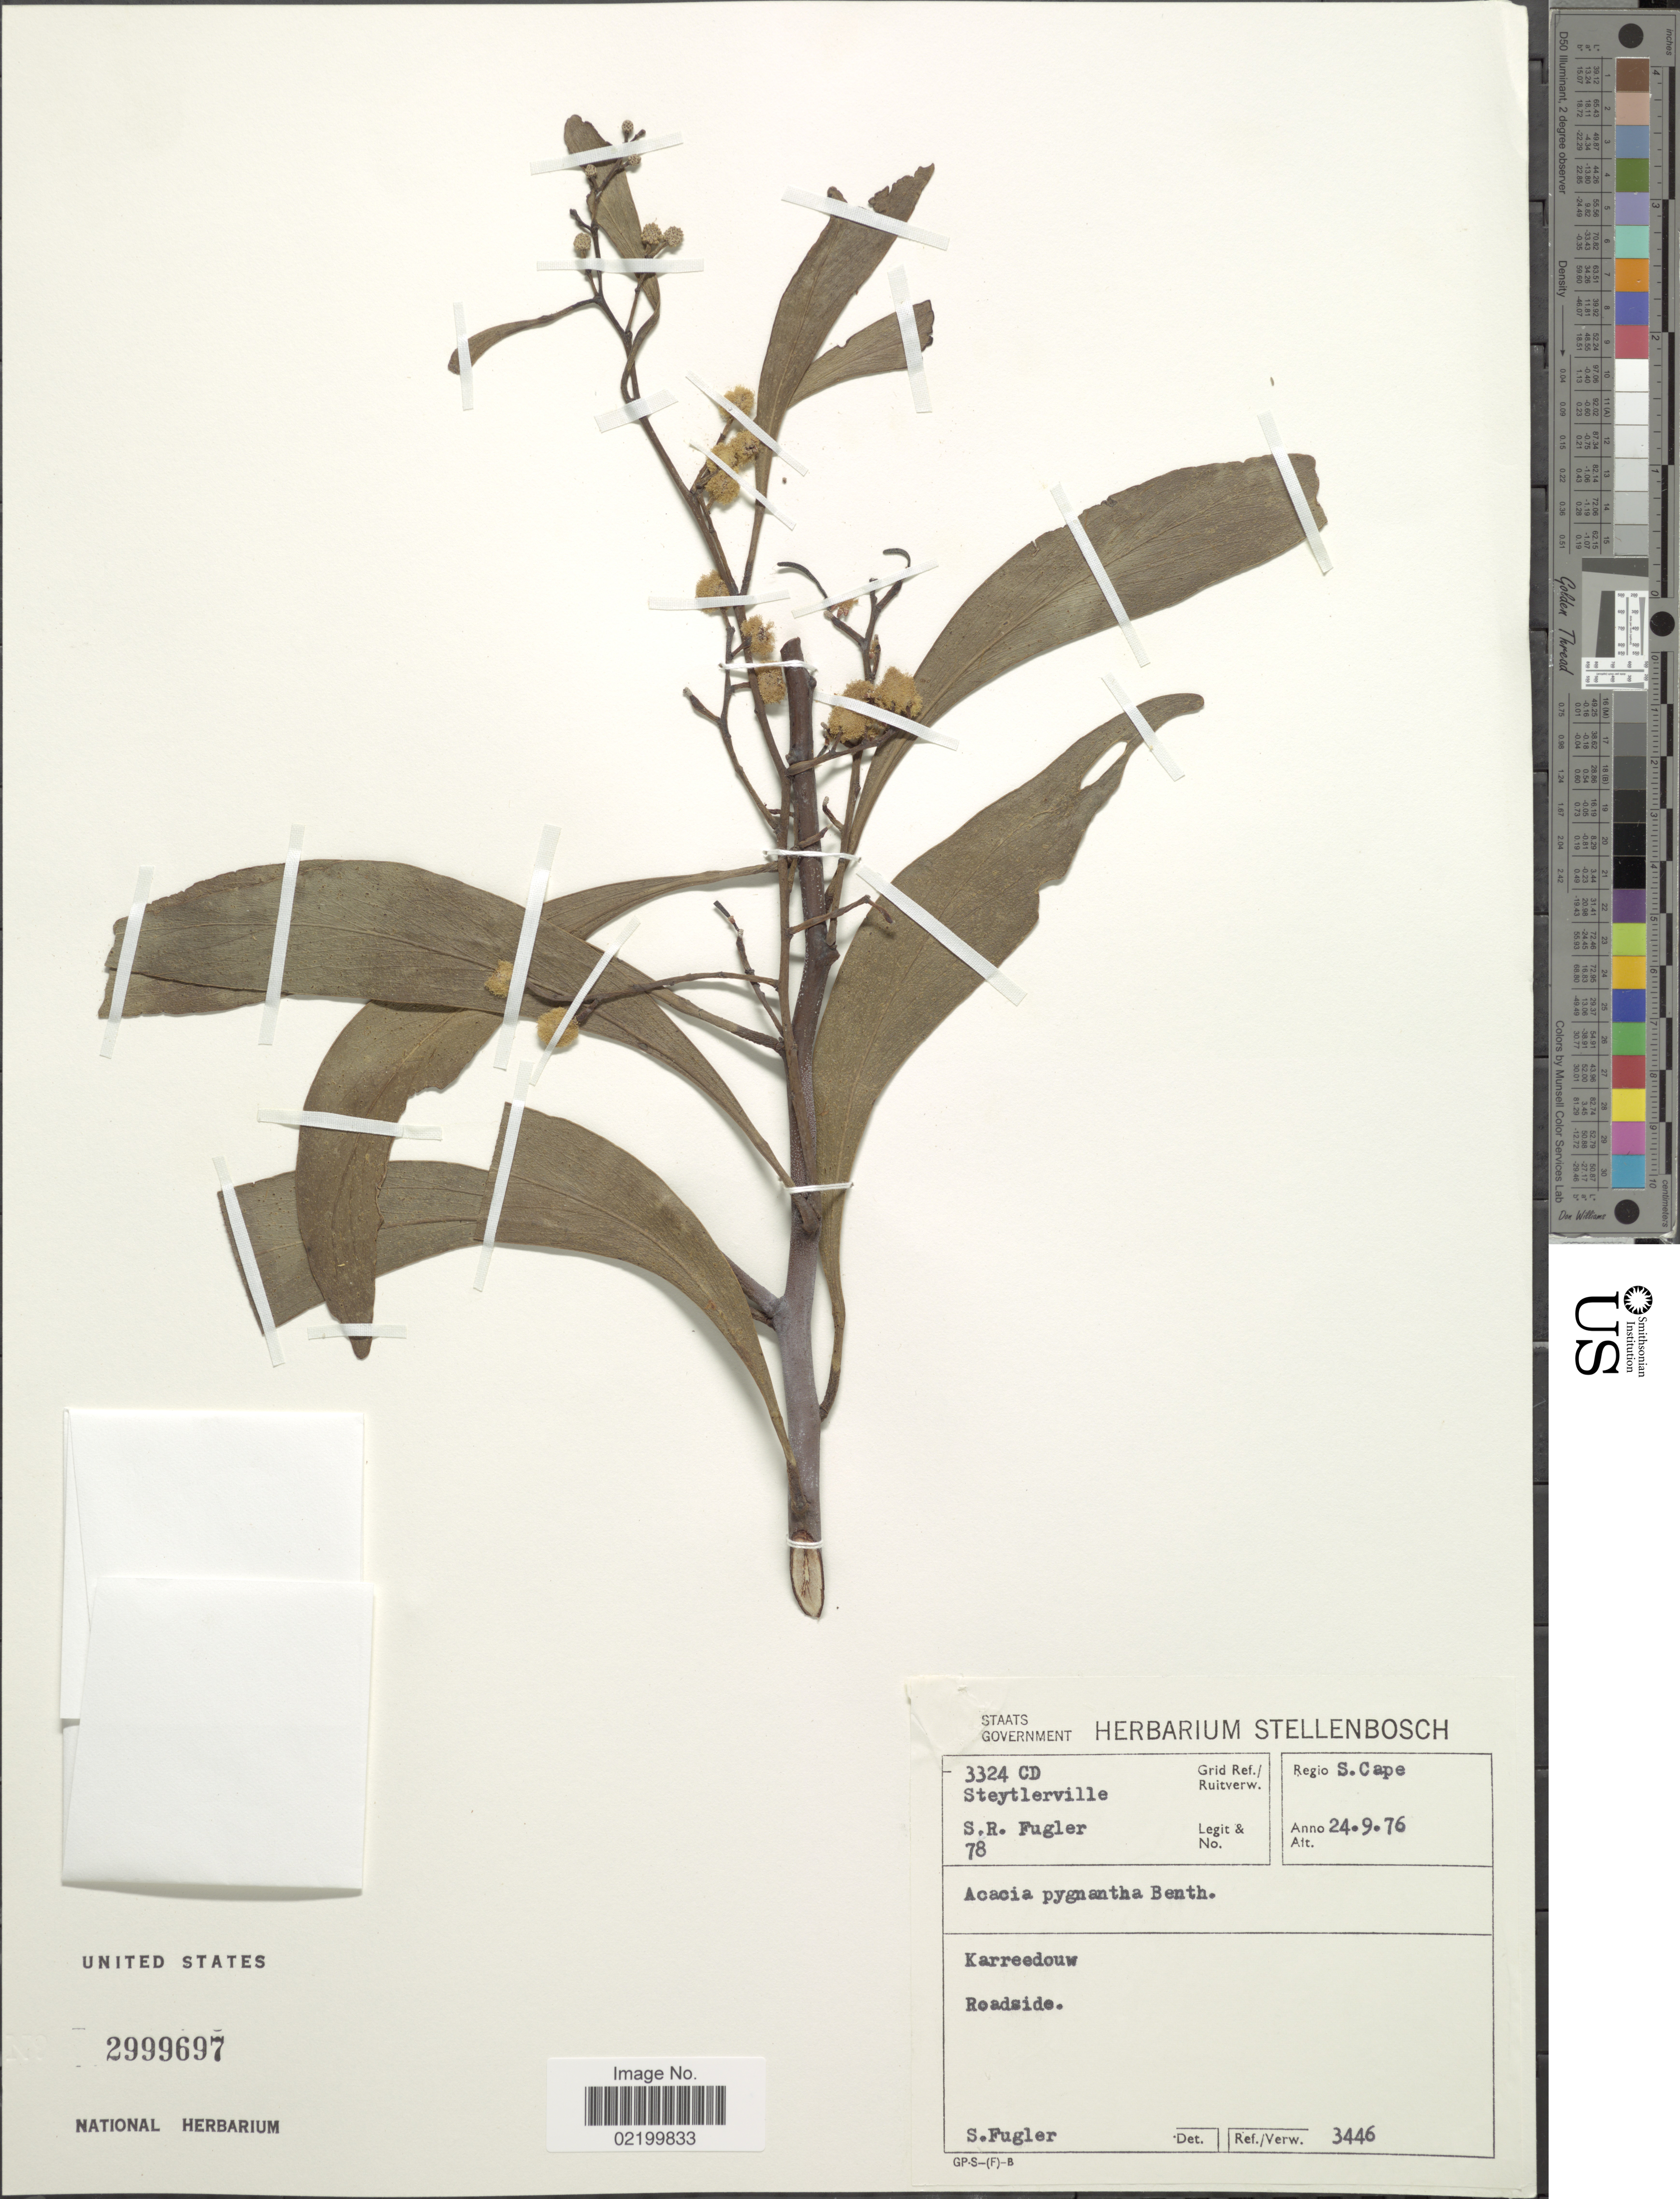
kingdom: Plantae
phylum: Tracheophyta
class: Magnoliopsida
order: Fabales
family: Fabaceae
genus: Acacia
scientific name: Acacia pycnantha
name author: Benth.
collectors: S. Fugler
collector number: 78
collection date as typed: Transcribed d/m/y: 24/9/76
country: South Africa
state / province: Eastern Cape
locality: S. Cape, Karreedouw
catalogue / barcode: US 2999697